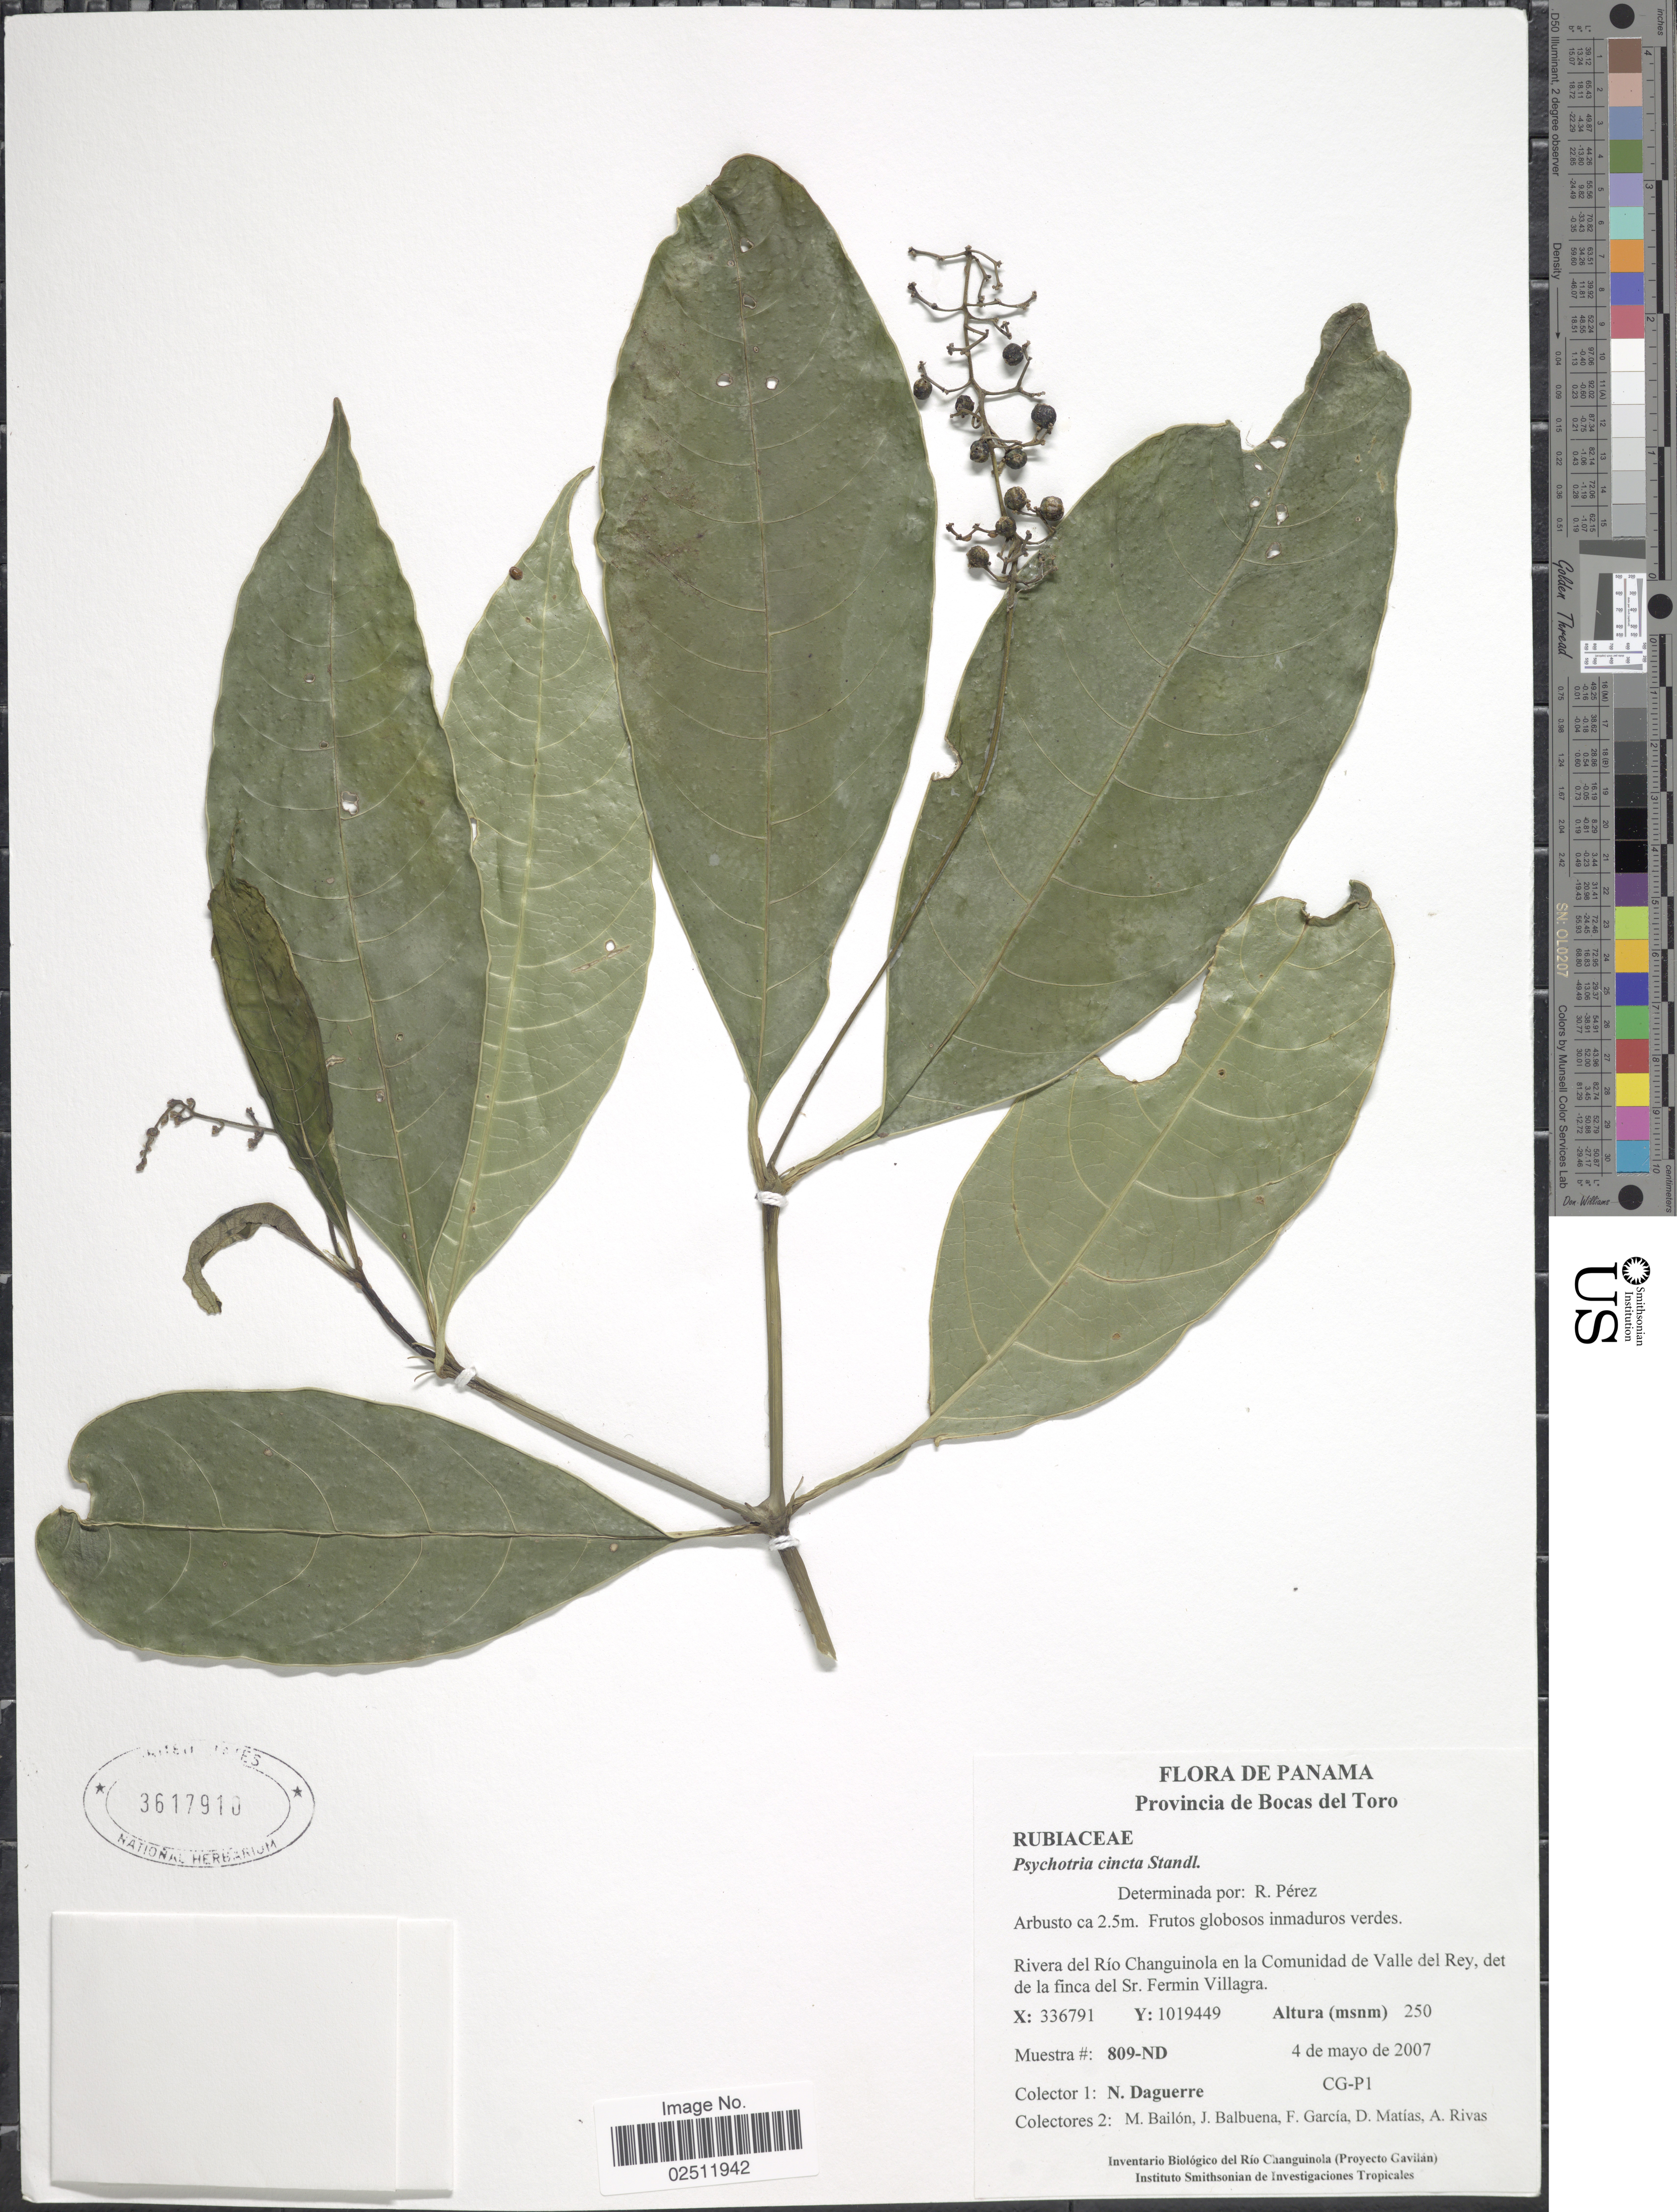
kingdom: Plantae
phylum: Tracheophyta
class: Magnoliopsida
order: Gentianales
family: Rubiaceae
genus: Psychotria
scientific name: Psychotria cincta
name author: Standl.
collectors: N. Daguerre, M. Bailón, J. Balbuena, F. Garcia & et al.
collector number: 809-ND/CG-P1?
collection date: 2007-05-04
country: Panama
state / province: Bocas del Toro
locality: Rivera del Rio Changuinola en la Comunidad de Valle del Rey, det de la finca del Sr. Fermin Villagra.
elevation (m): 250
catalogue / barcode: US 3617910